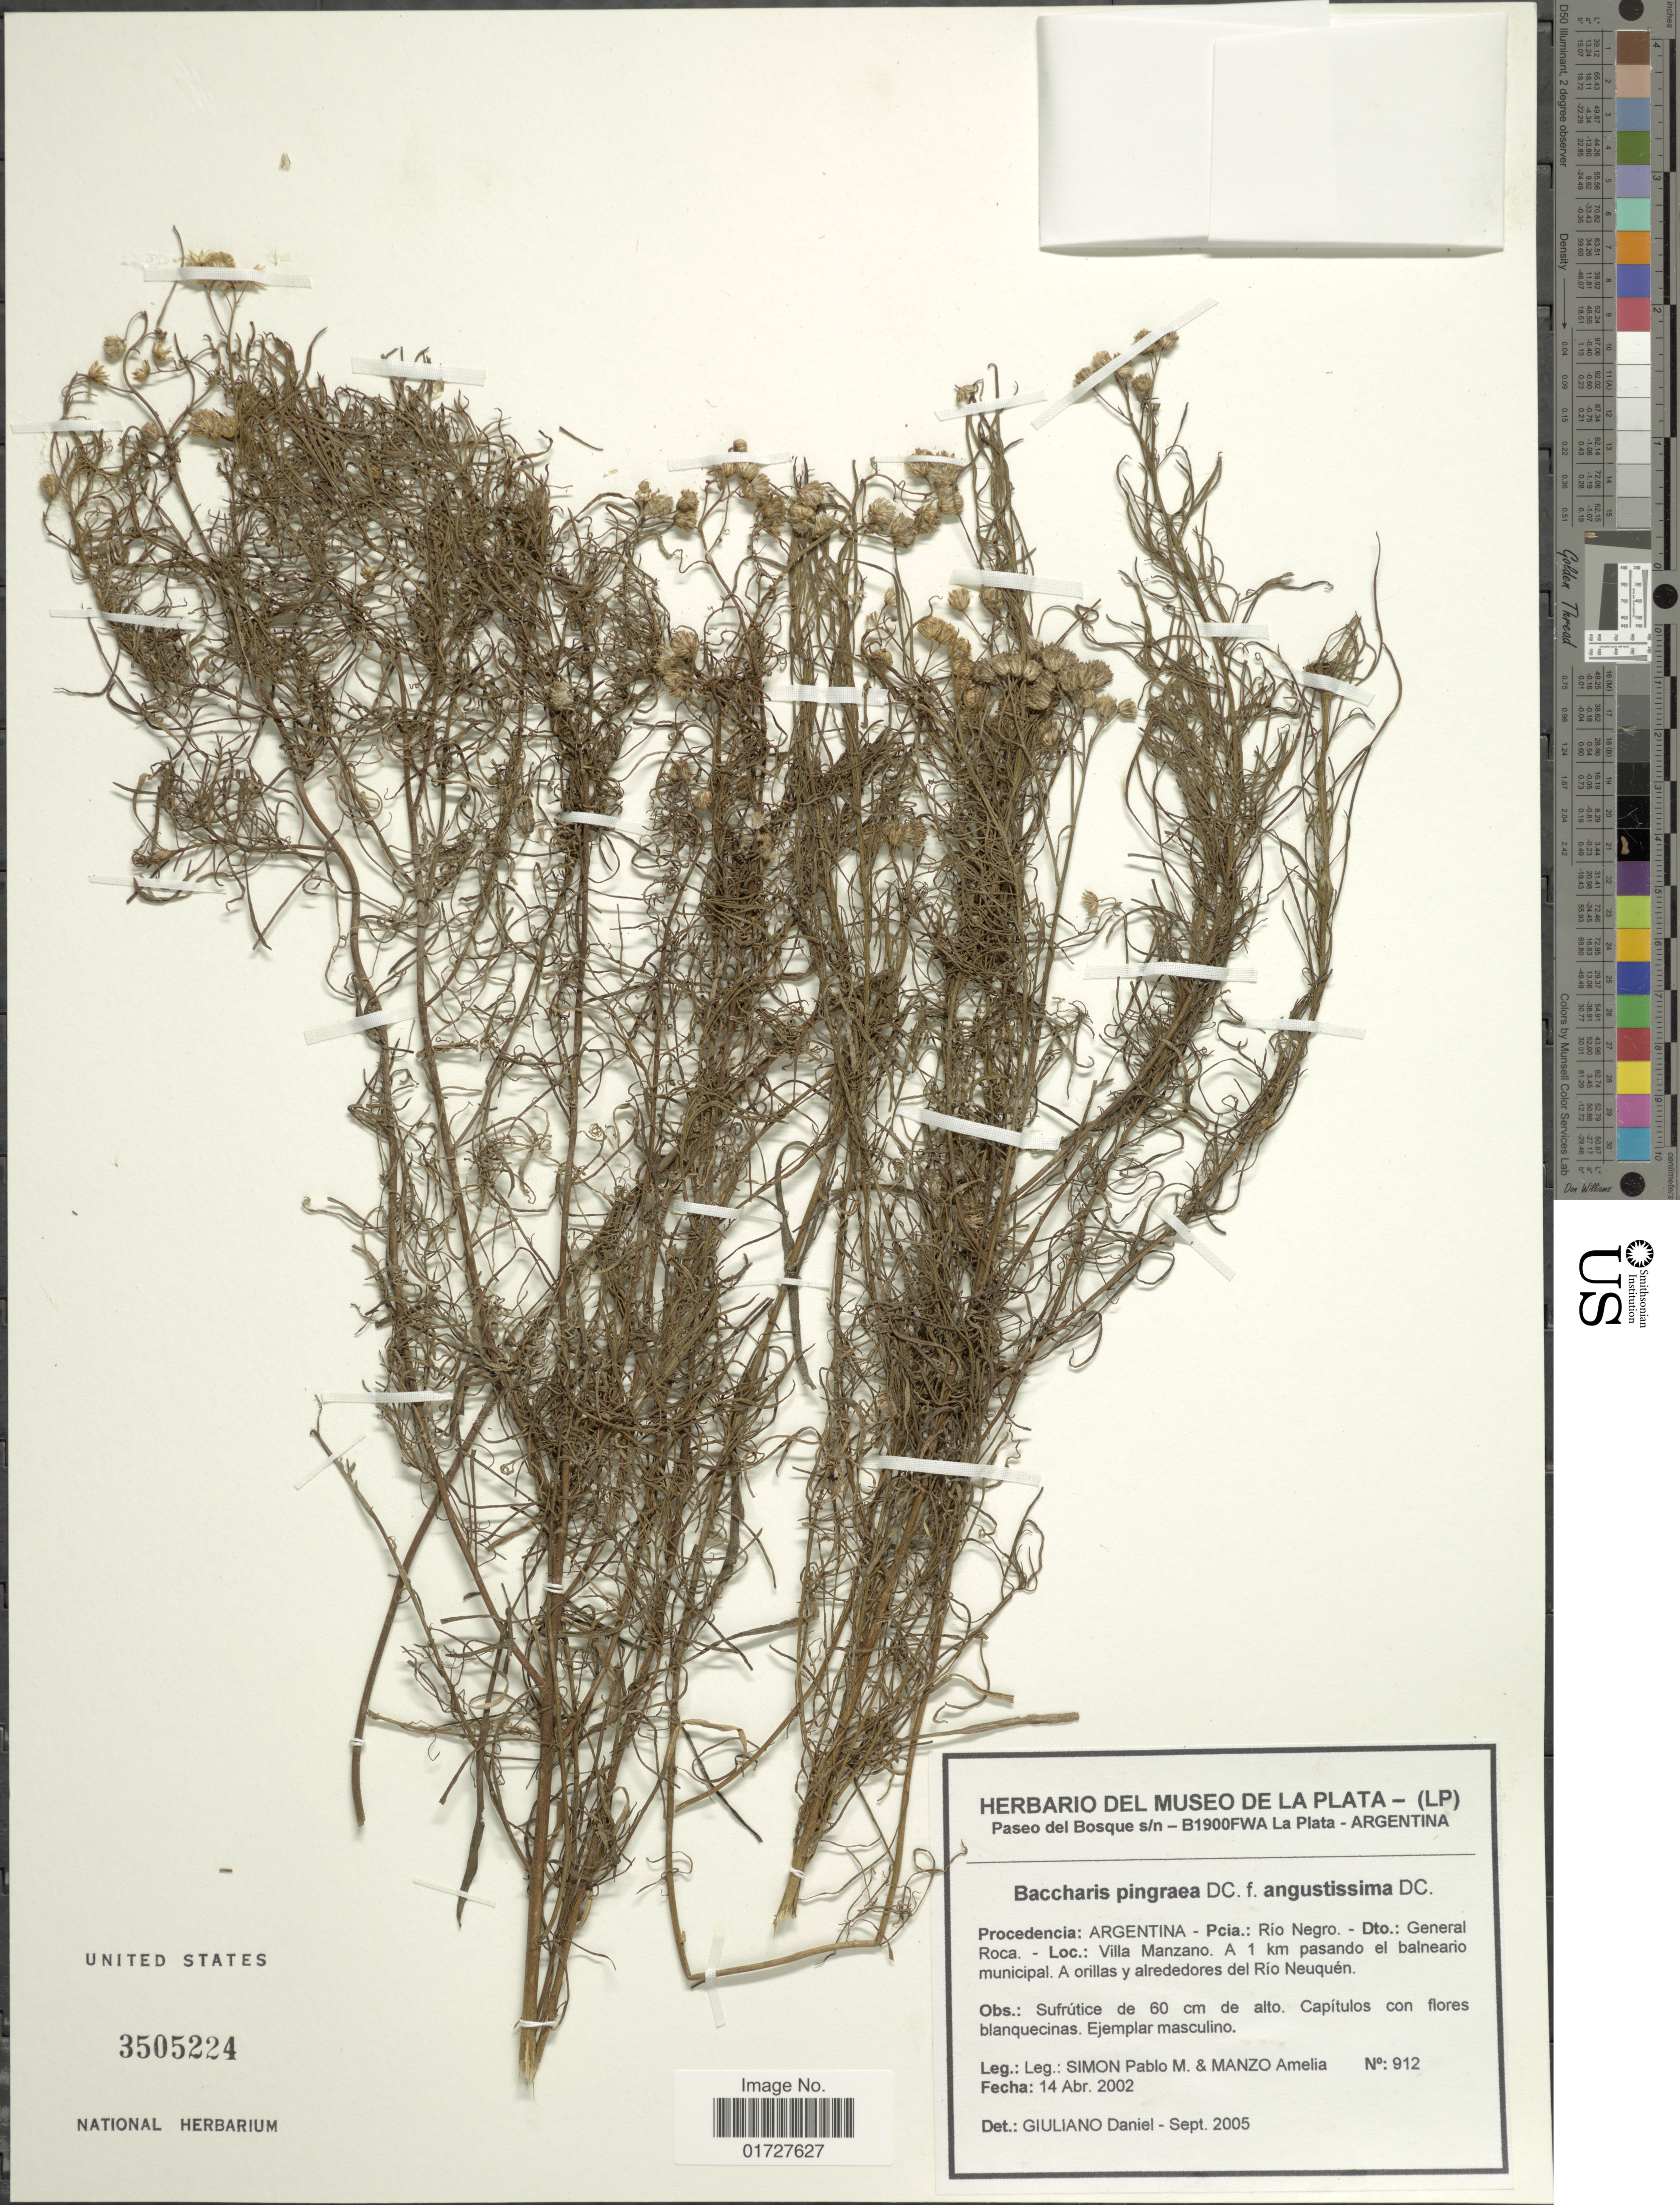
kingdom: Plantae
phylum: Tracheophyta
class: Magnoliopsida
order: Asterales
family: Asteraceae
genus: Baccharis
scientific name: Baccharis pingraea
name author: DC.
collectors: P. M. Simón & A. Manzo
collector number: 912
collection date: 2002-04-14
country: Argentina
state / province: Rio Negro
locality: Dto. General Roca, Villa Manzano, A 1 km pasando el balneario municipal, a orillas y alrededores del Rio Neuquen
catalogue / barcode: US 3505224